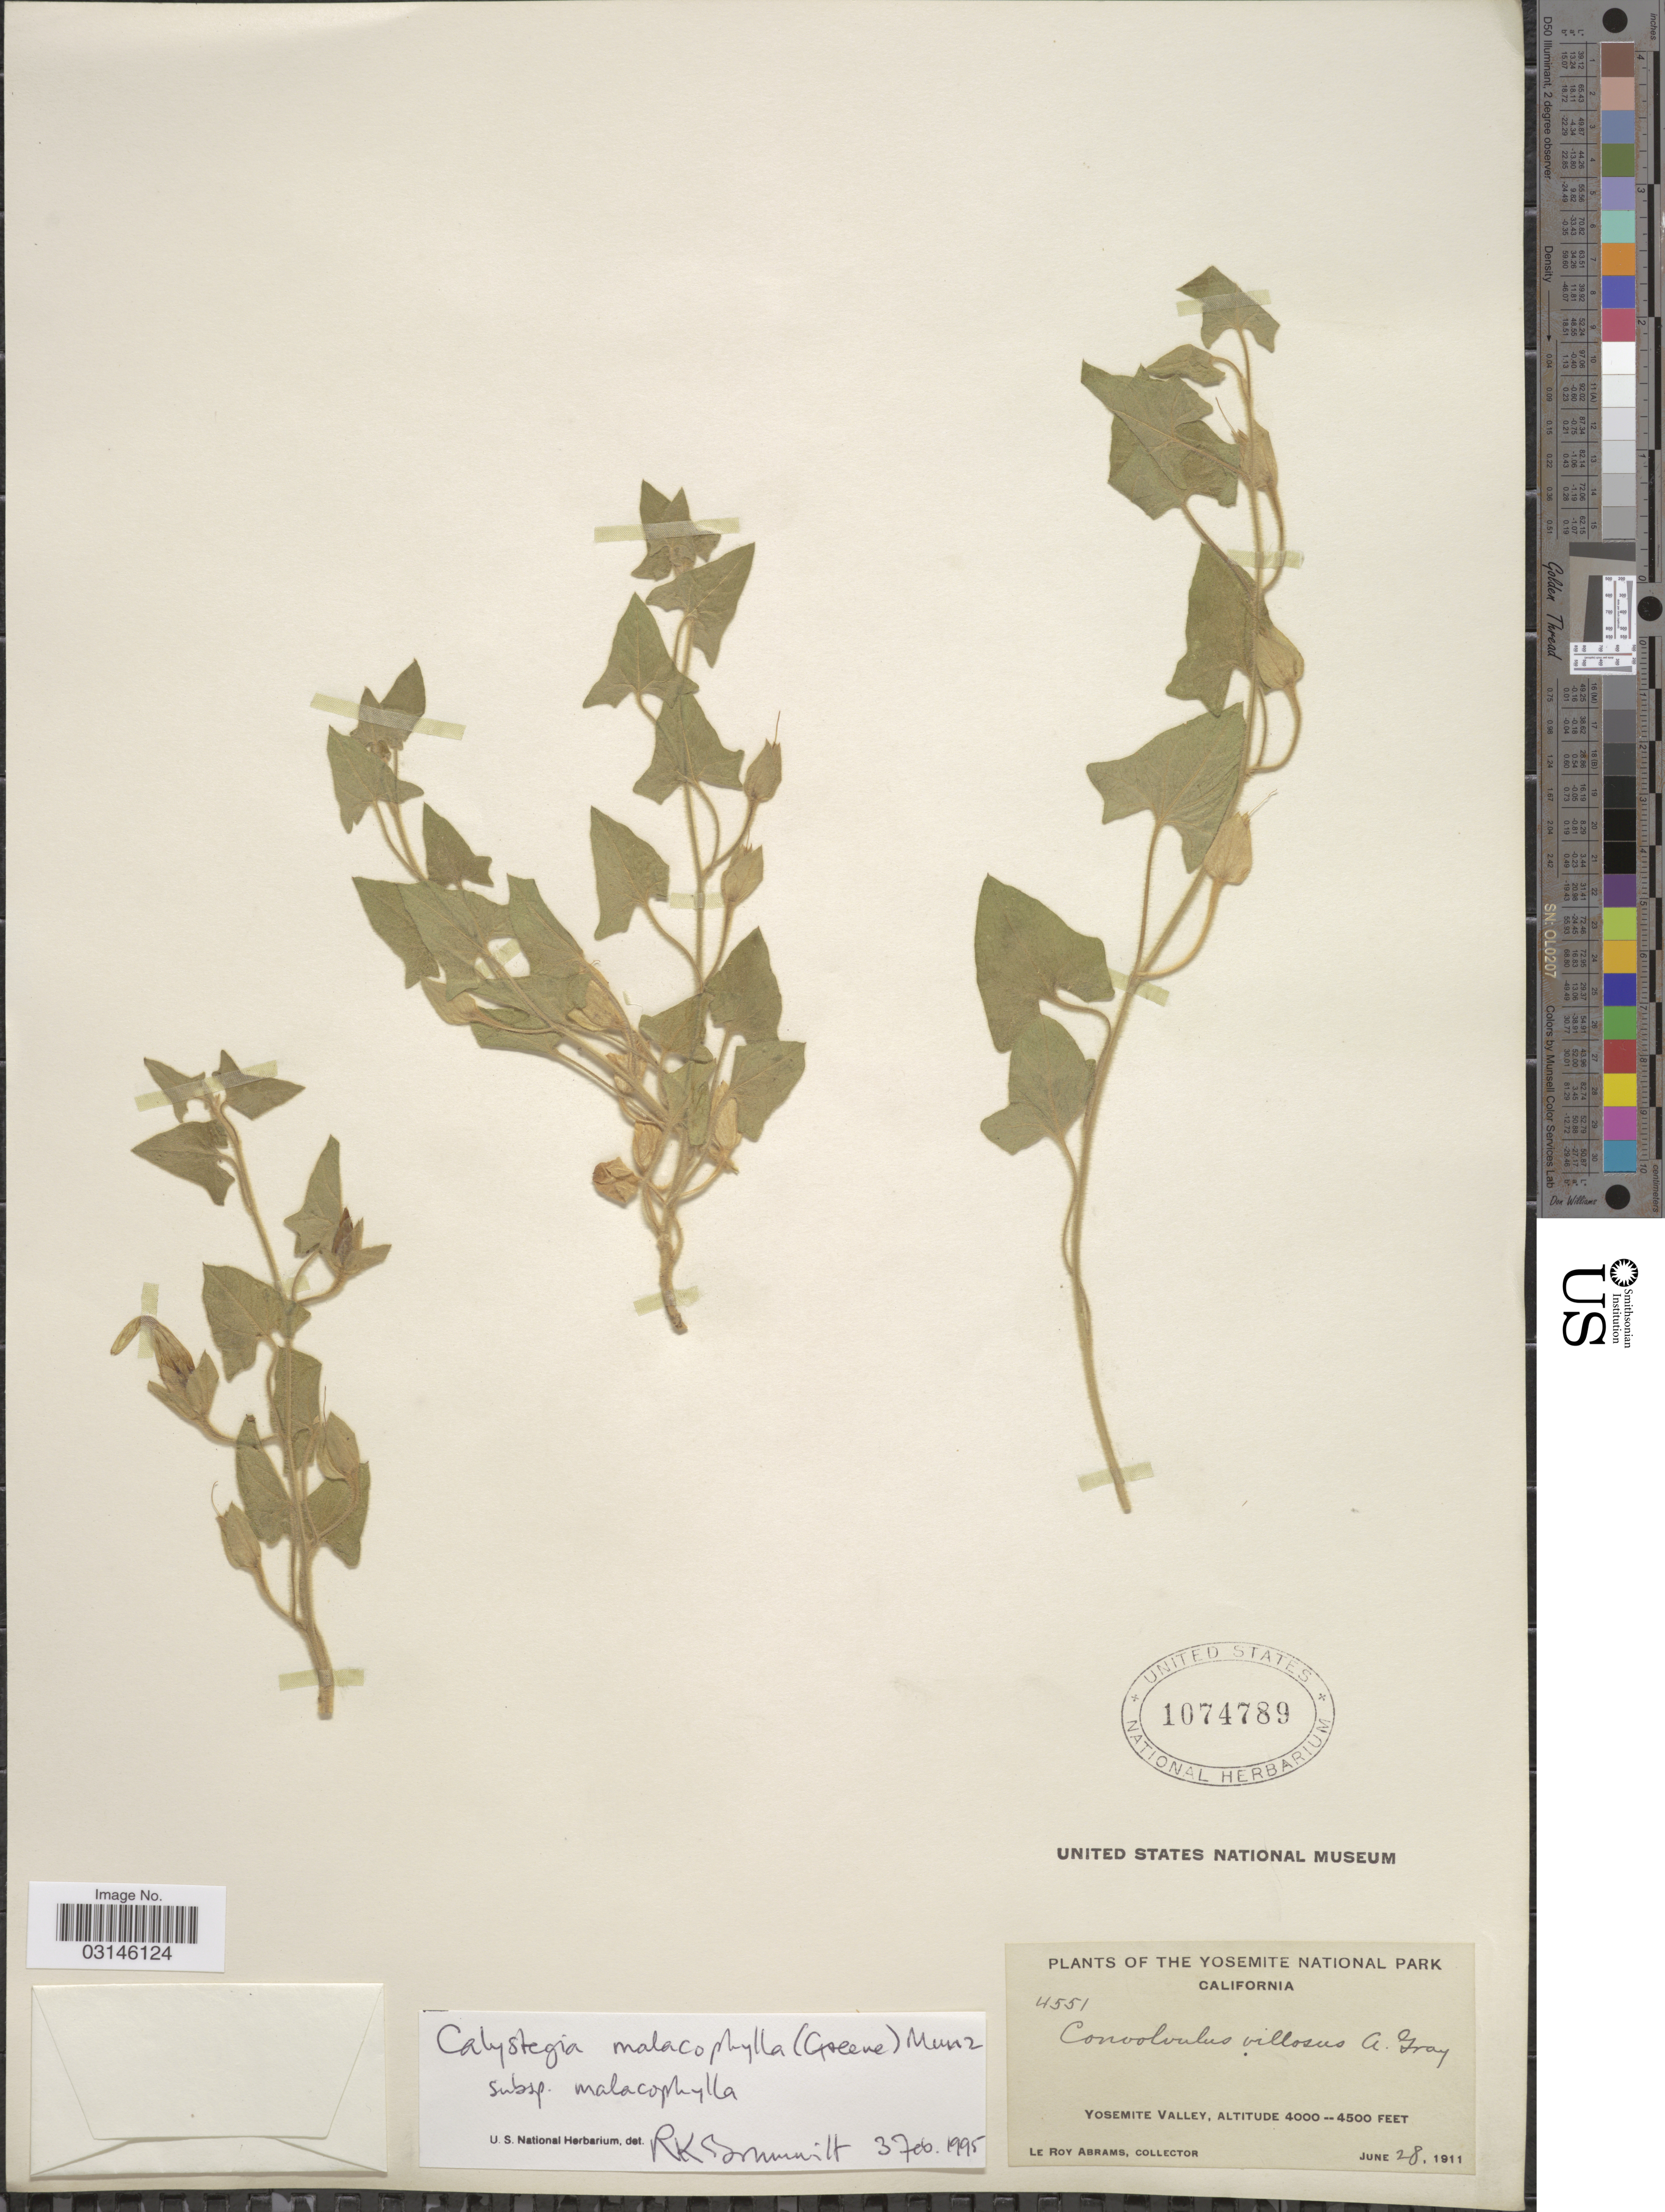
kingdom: Plantae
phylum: Tracheophyta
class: Magnoliopsida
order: Solanales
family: Convolvulaceae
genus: Calystegia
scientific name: Calystegia malacophylla subsp. malacophylla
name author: (Greene) Munz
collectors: L. Abrams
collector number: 4551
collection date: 1911-06-28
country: United States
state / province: California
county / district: Mariposa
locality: Yosemite National Park. Yosemite Valley.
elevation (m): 1219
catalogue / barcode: US 1074789